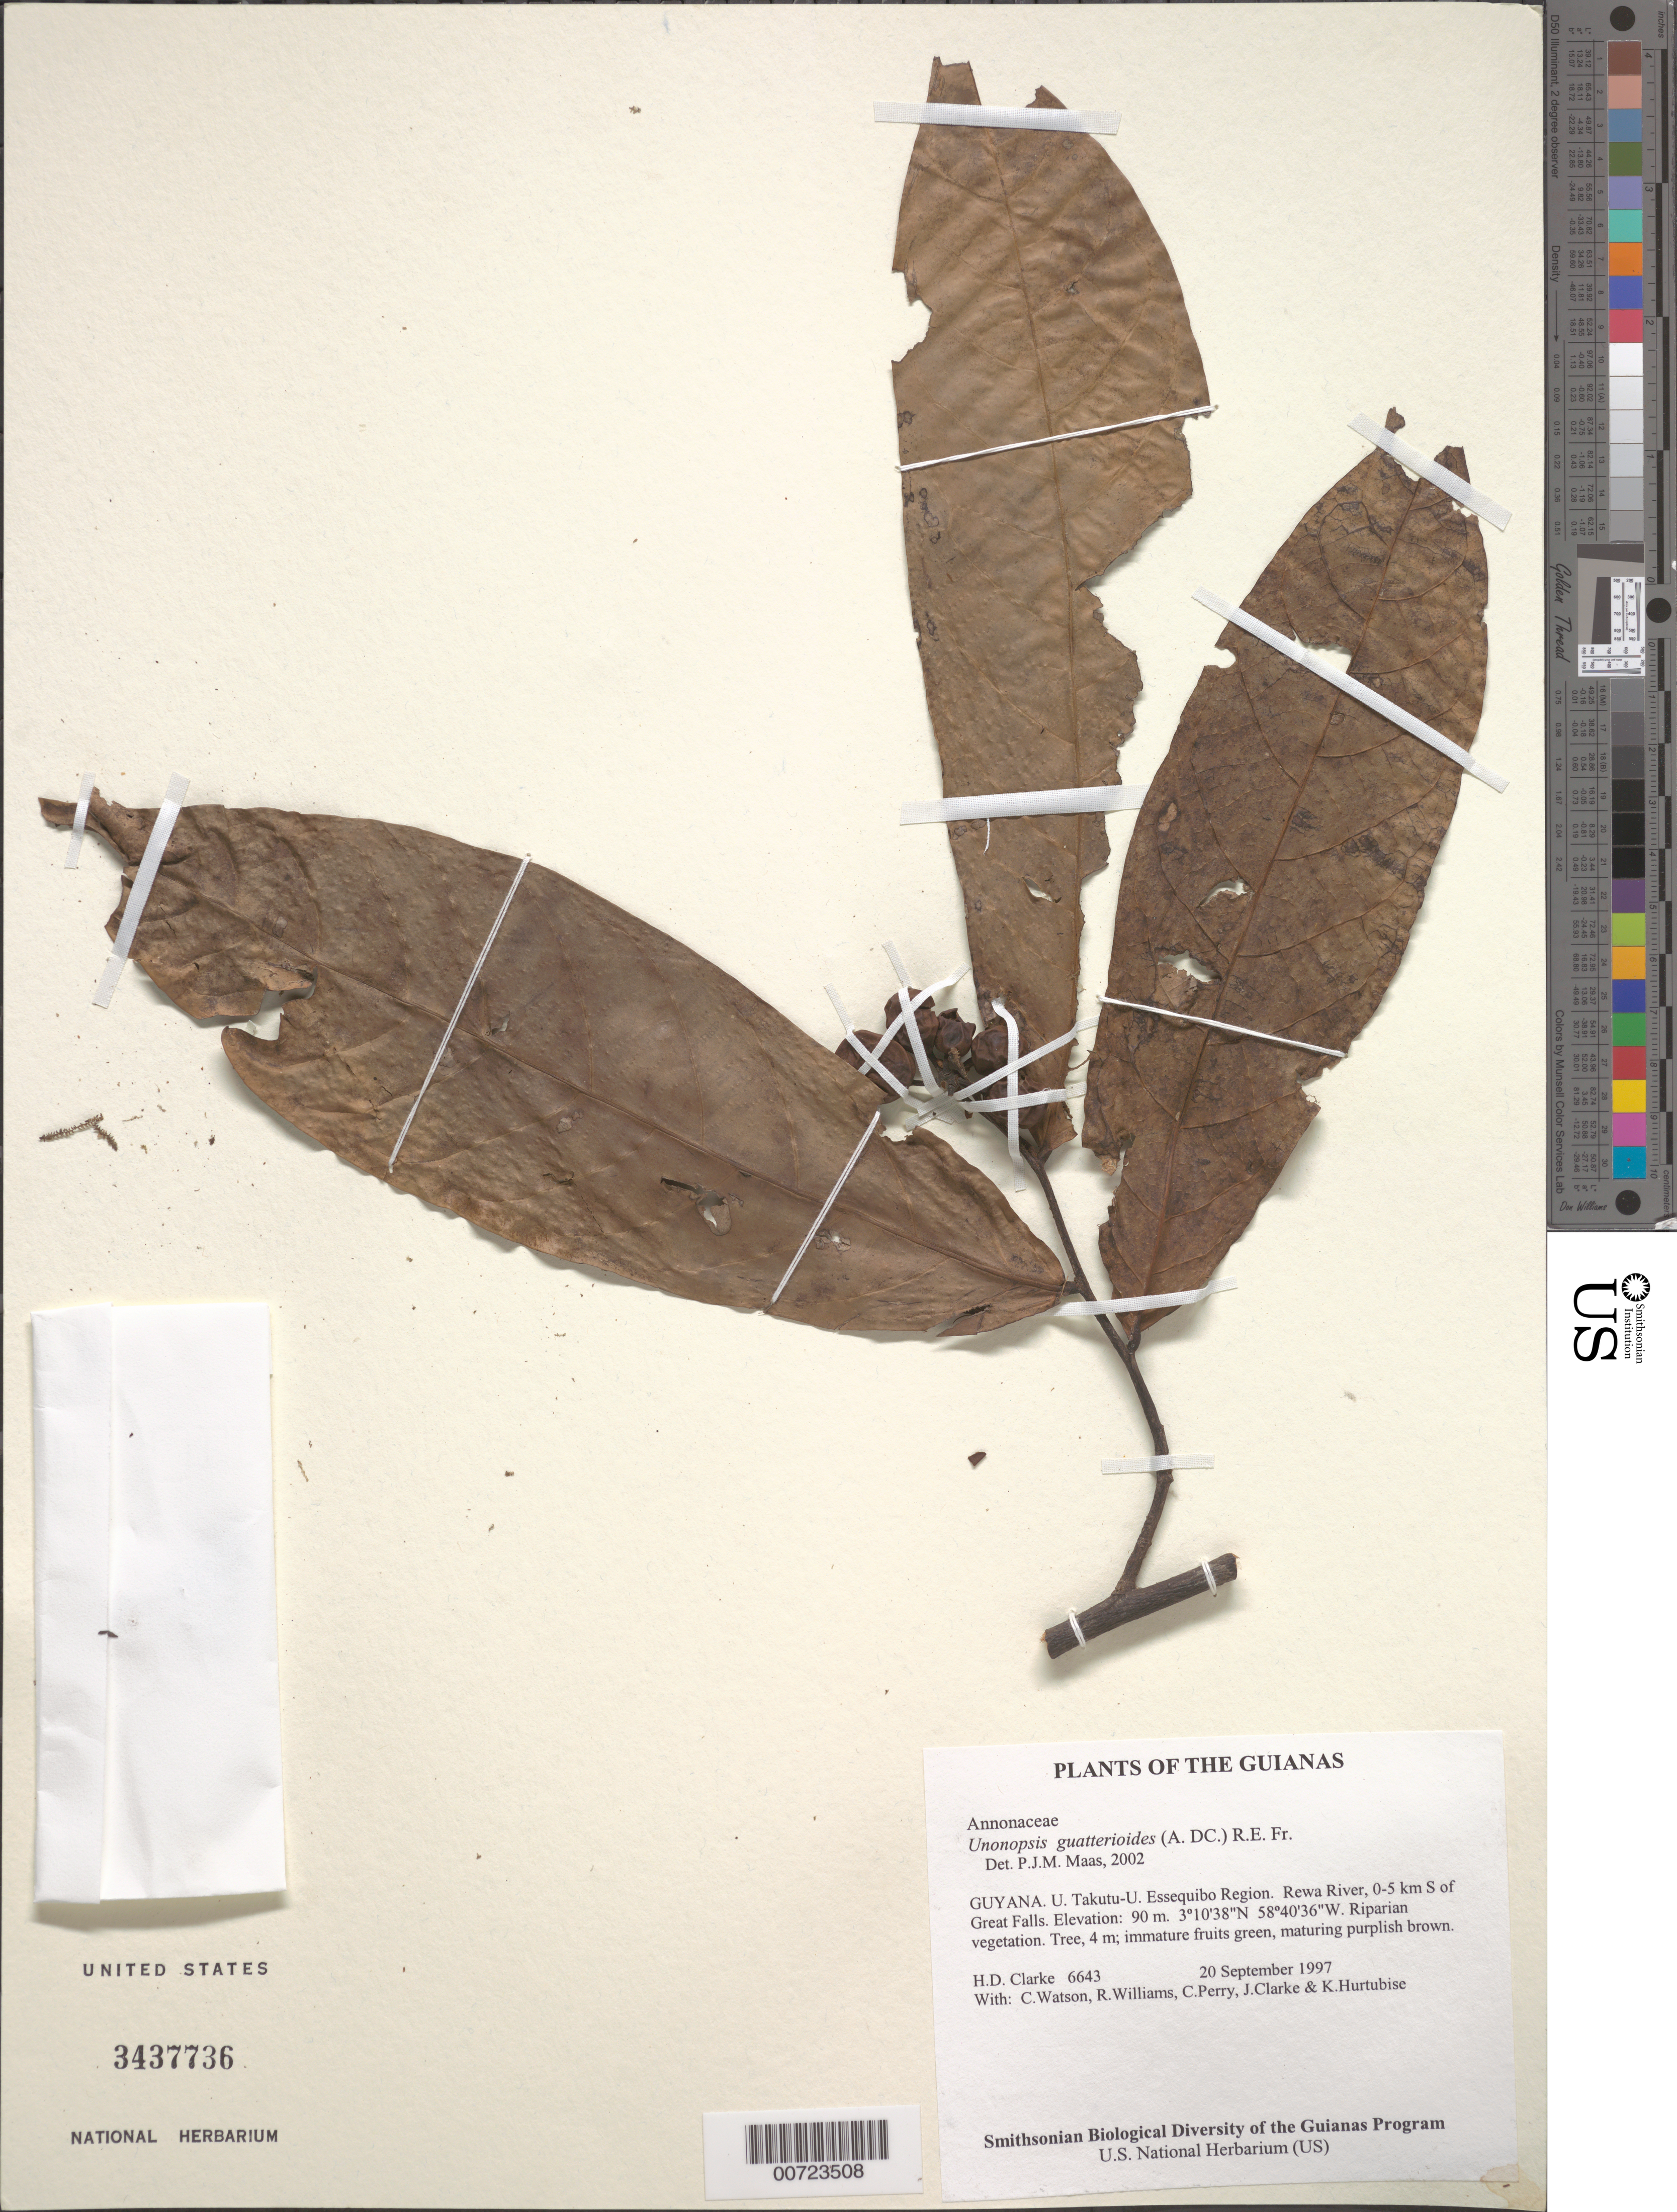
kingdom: Plantae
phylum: Tracheophyta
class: Magnoliopsida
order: Magnoliales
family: Annonaceae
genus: Unonopsis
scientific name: Unonopsis guatterioides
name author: (A. DC.) R.E. Fr.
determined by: Maas, Paul J. M.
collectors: H. D. Clarke, C. Watson, R. Williams, C. Perry, J. Clarke & K. Hurtubise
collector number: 6643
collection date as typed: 20 September 1997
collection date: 1997-09-20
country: Guyana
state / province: U. Takutu-U. Essequibo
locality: Rewa River, 0-5 km S of Great Falls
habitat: Riparian vegetation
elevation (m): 90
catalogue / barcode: US 3437736